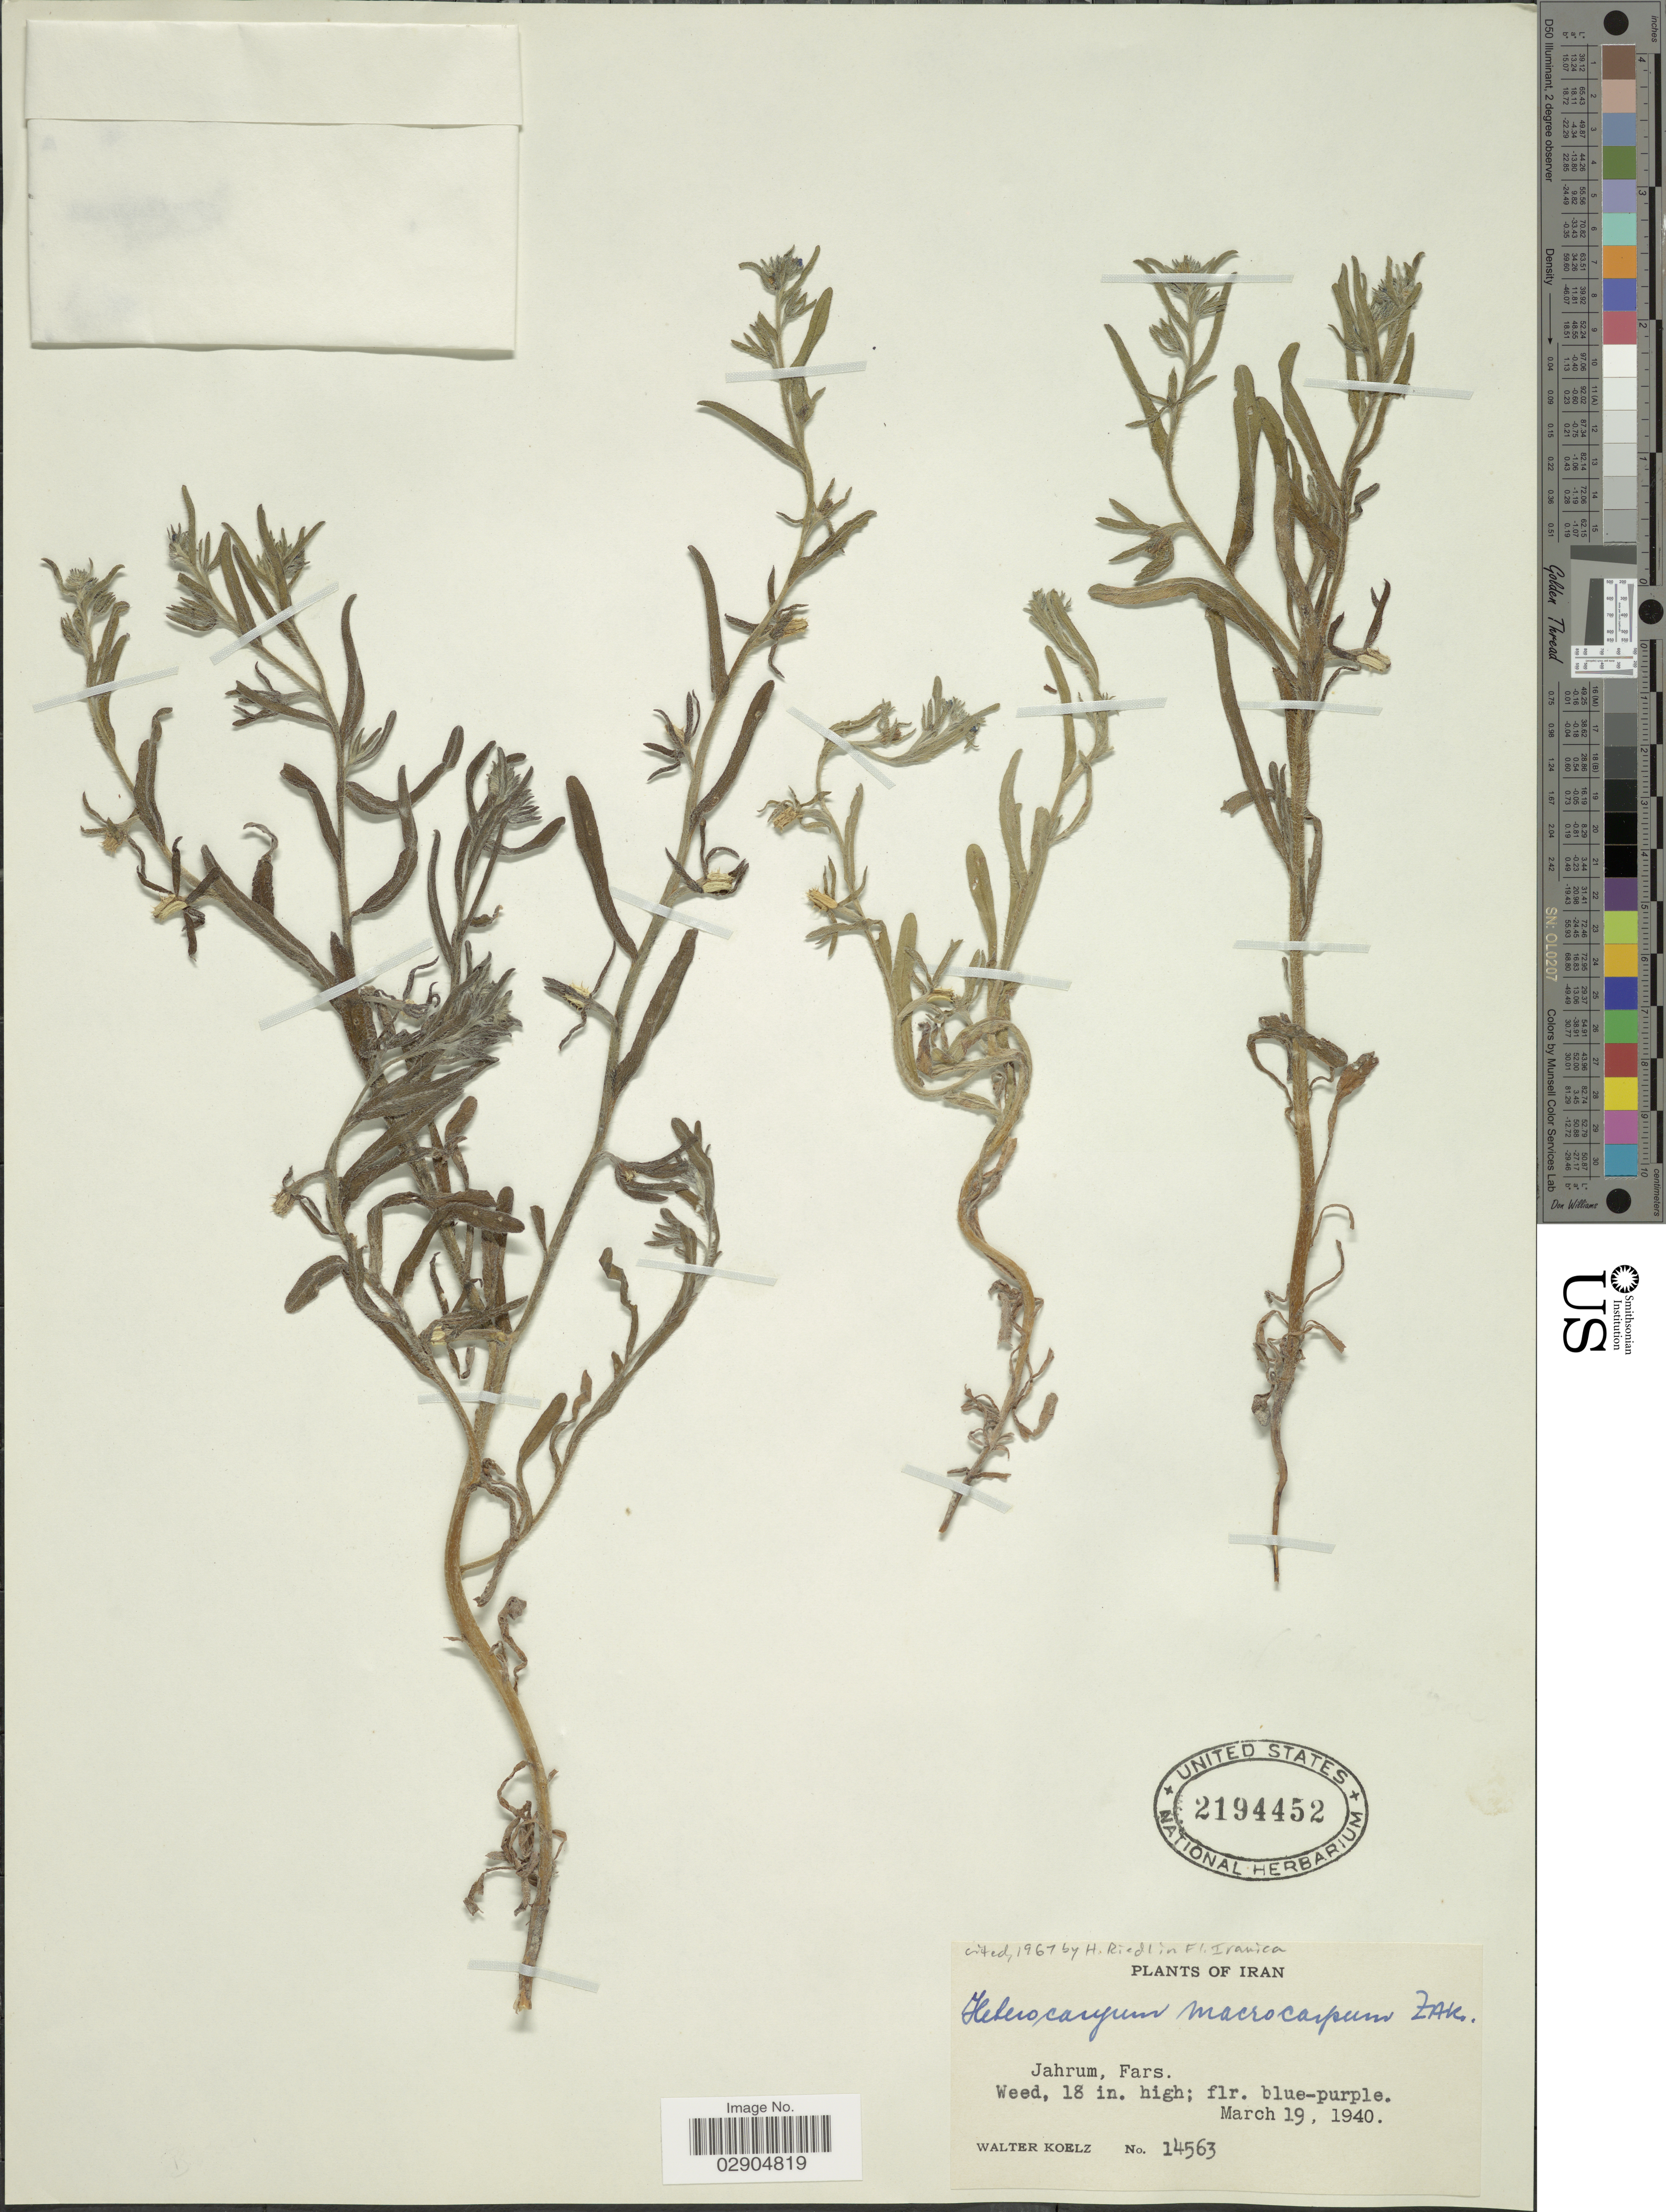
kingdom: Plantae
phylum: Tracheophyta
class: Magnoliopsida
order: Boraginales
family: Boraginaceae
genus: Heterocaryum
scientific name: Heterocaryum macrocarpum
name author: Zakirov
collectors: W. N. Koelz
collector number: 14563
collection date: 1940-03-19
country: Iran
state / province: Fars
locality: Jahrum, Fars.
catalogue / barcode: US 2194452